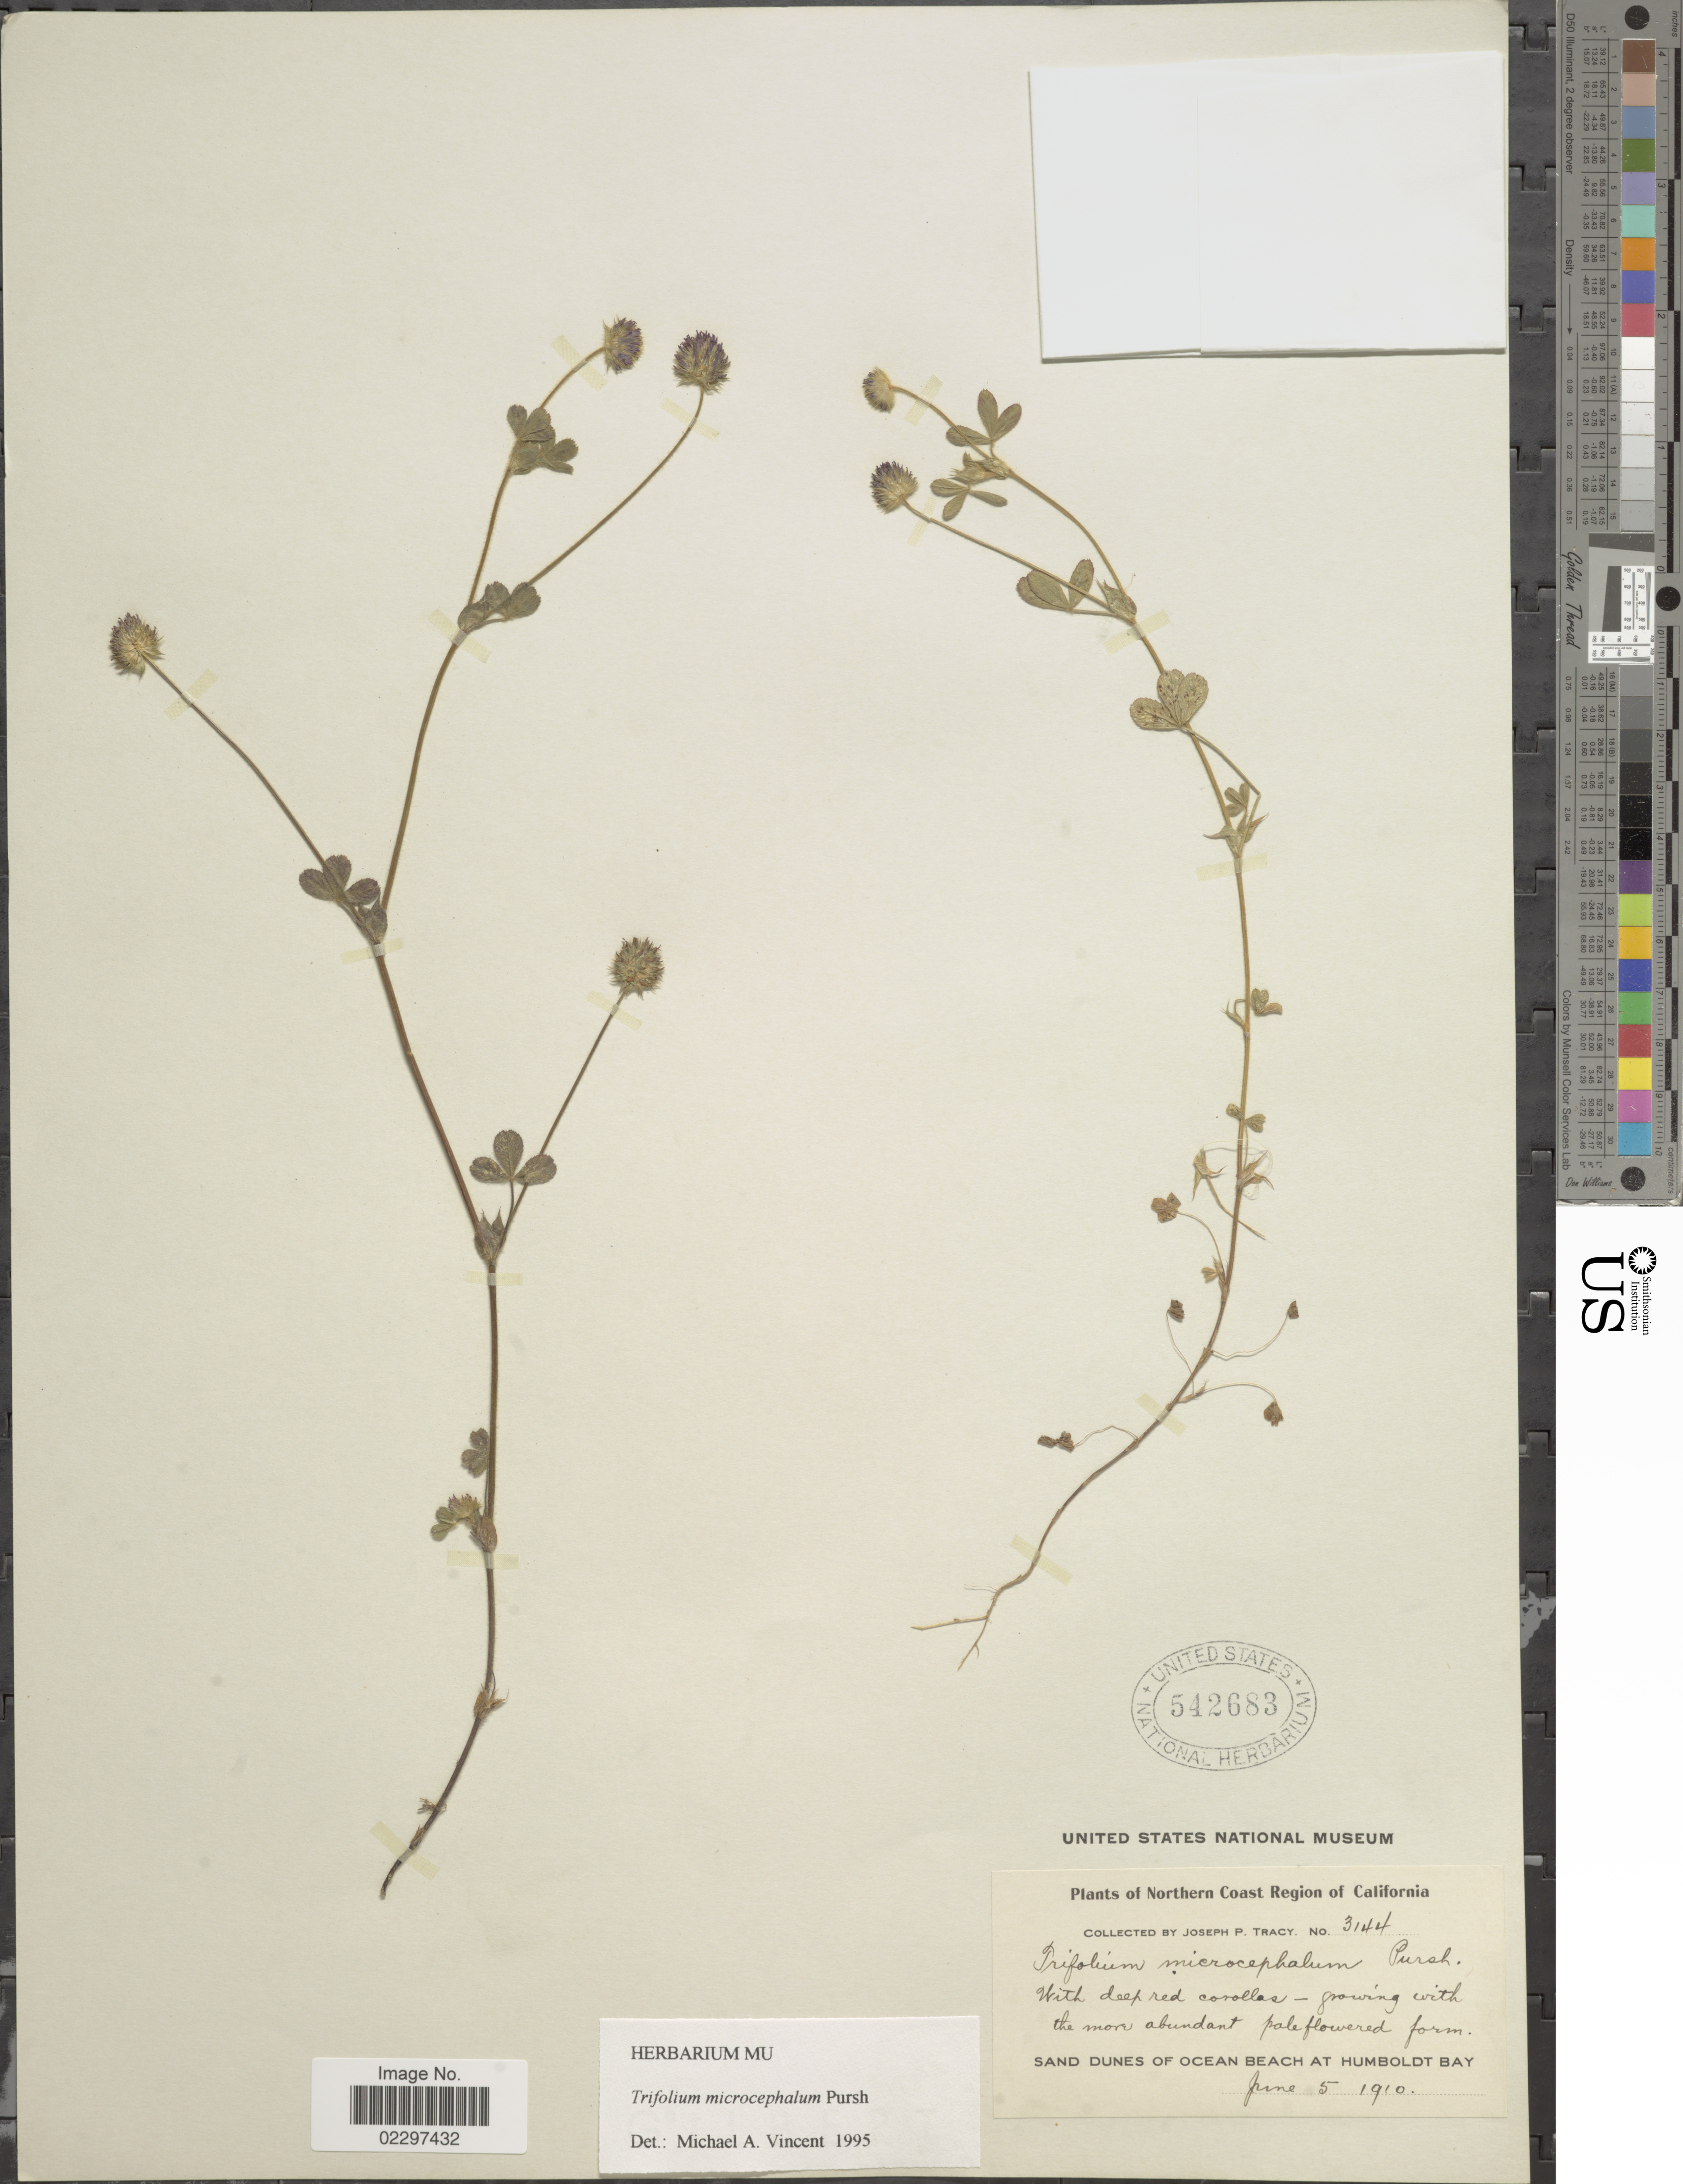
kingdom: Plantae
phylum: Tracheophyta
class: Magnoliopsida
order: Fabales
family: Fabaceae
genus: Trifolium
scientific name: Trifolium microcephalum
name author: Pursh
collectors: J. Tracy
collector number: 3144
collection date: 1910-06-05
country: United States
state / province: California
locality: Northern Coast Region of California. Sand dunes of Ocean Beach at Humboldt Bay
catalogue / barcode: US 542683